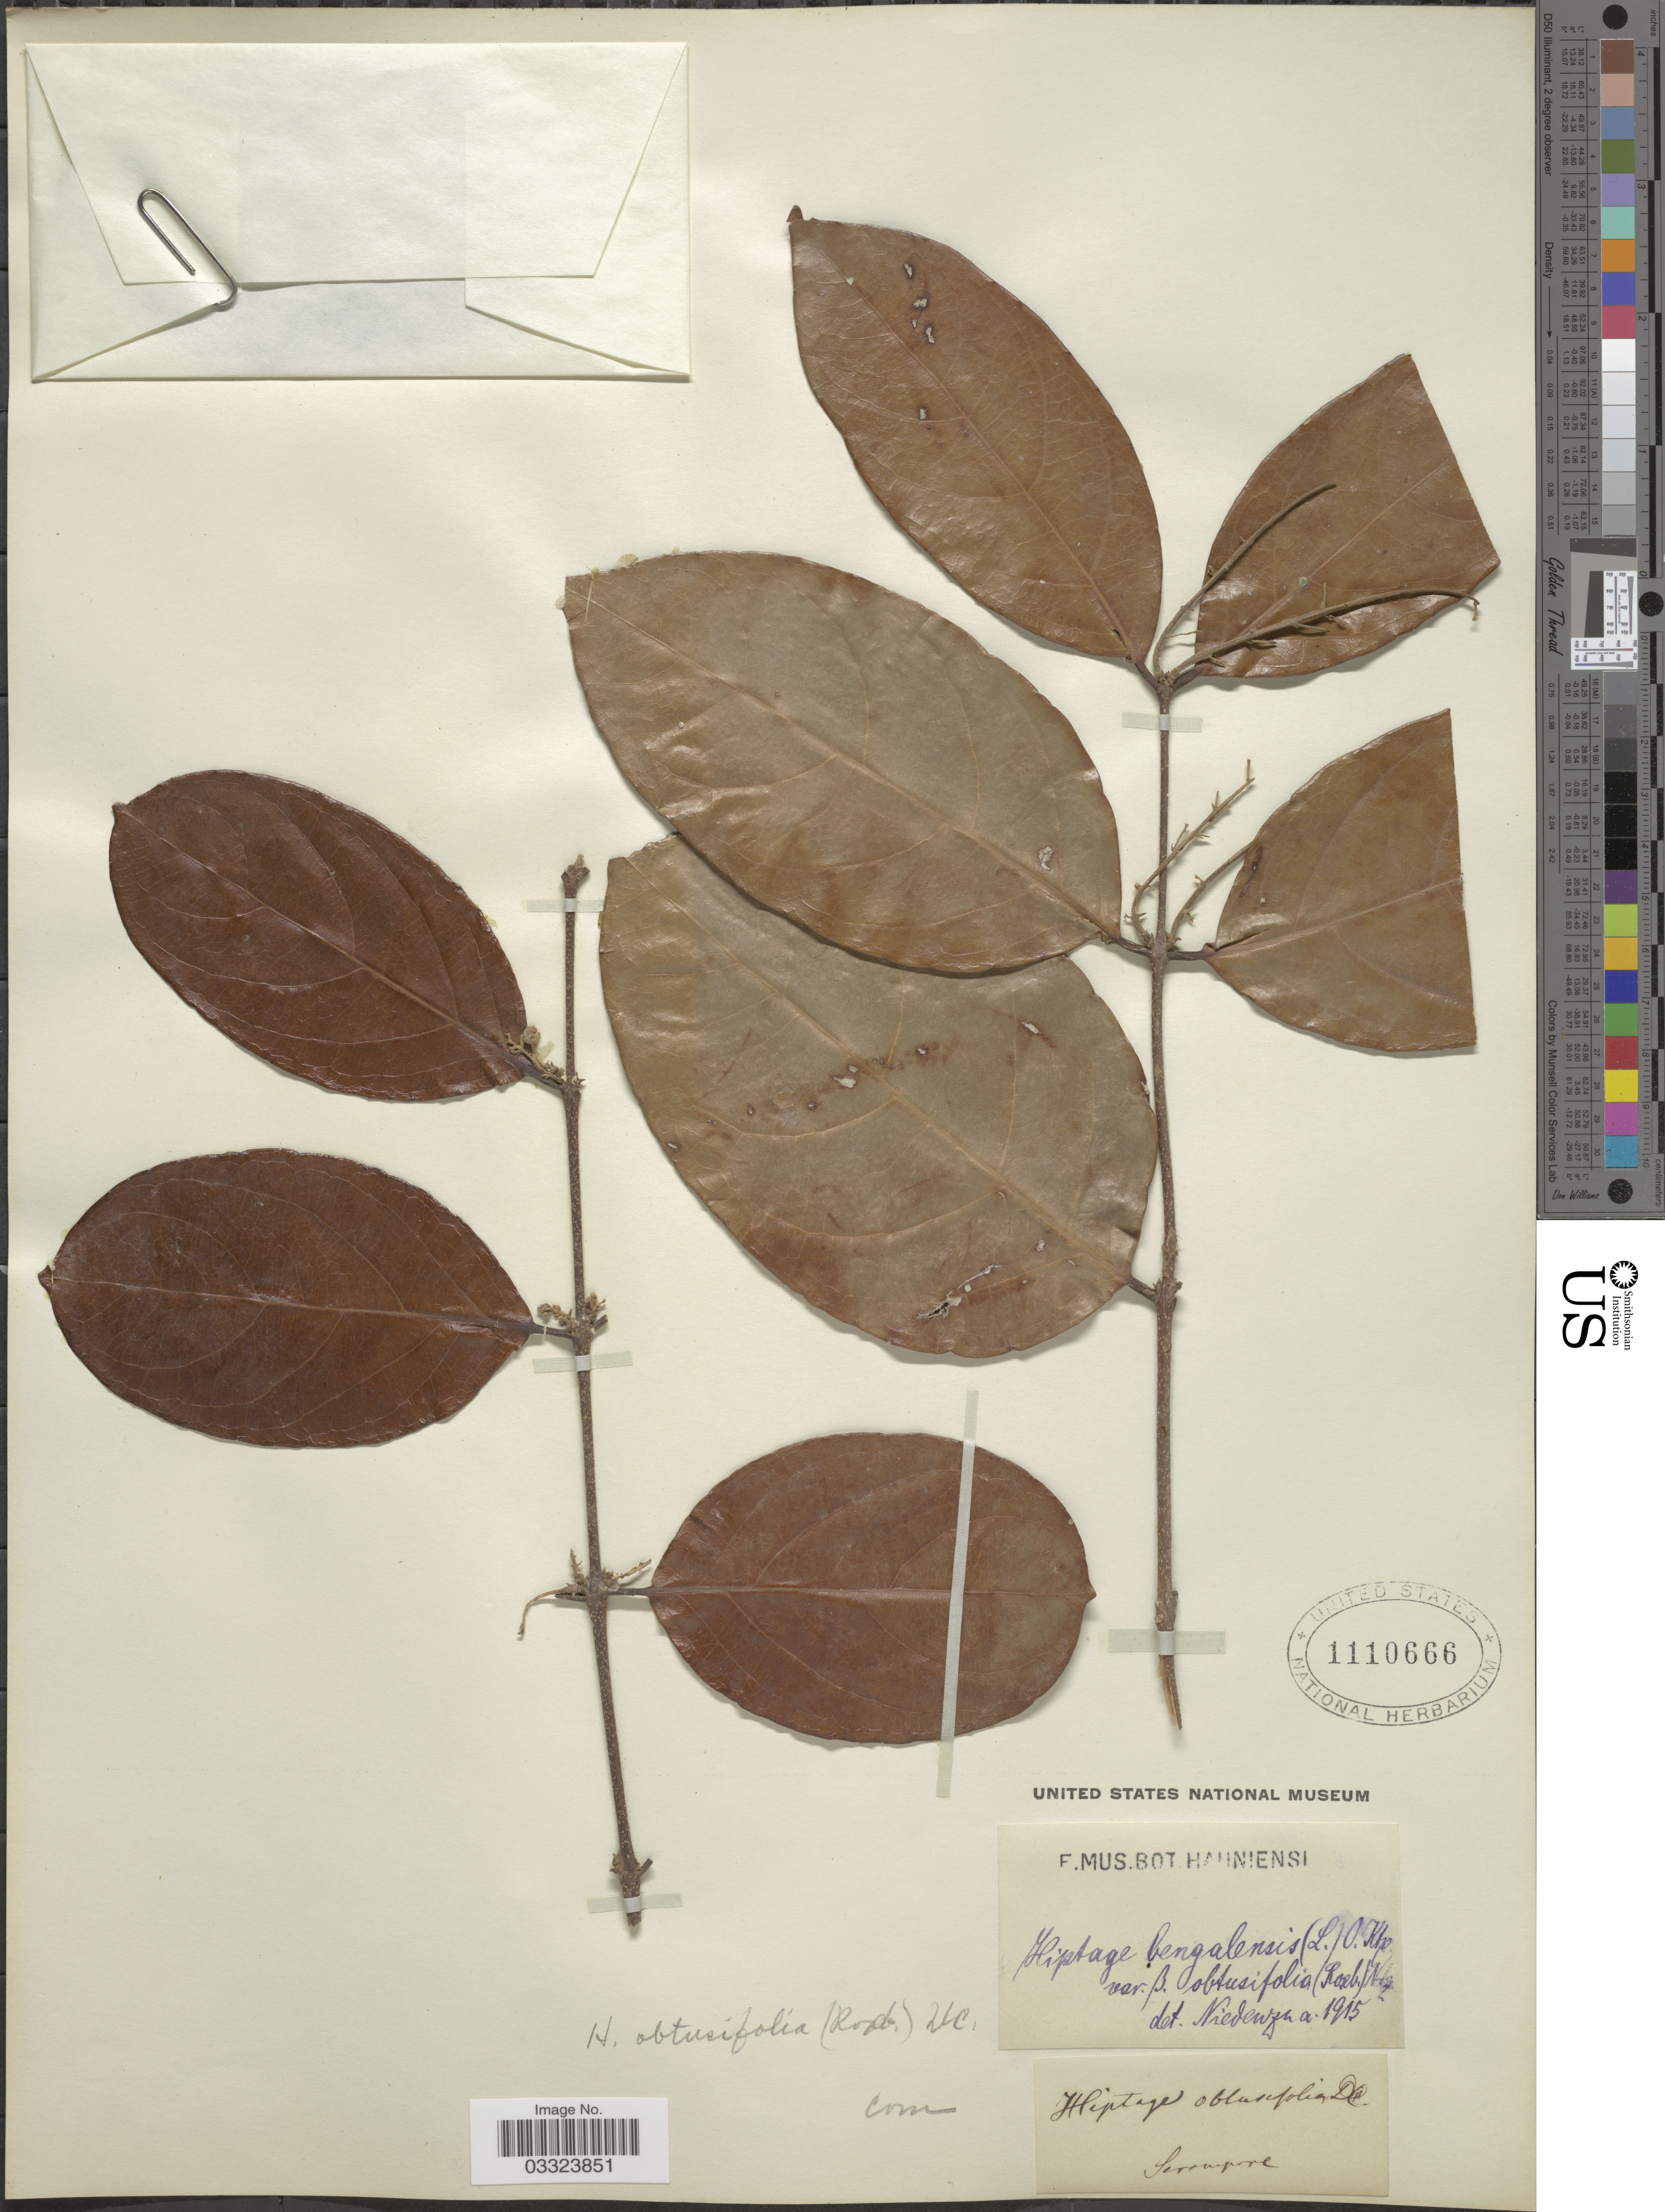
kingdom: Plantae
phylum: Tracheophyta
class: Magnoliopsida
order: Malpighiales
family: Malpighiaceae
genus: Hiptage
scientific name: Hiptage obtusifolia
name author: (Roxb.) DC.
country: India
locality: Serampore.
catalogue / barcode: US 1110666